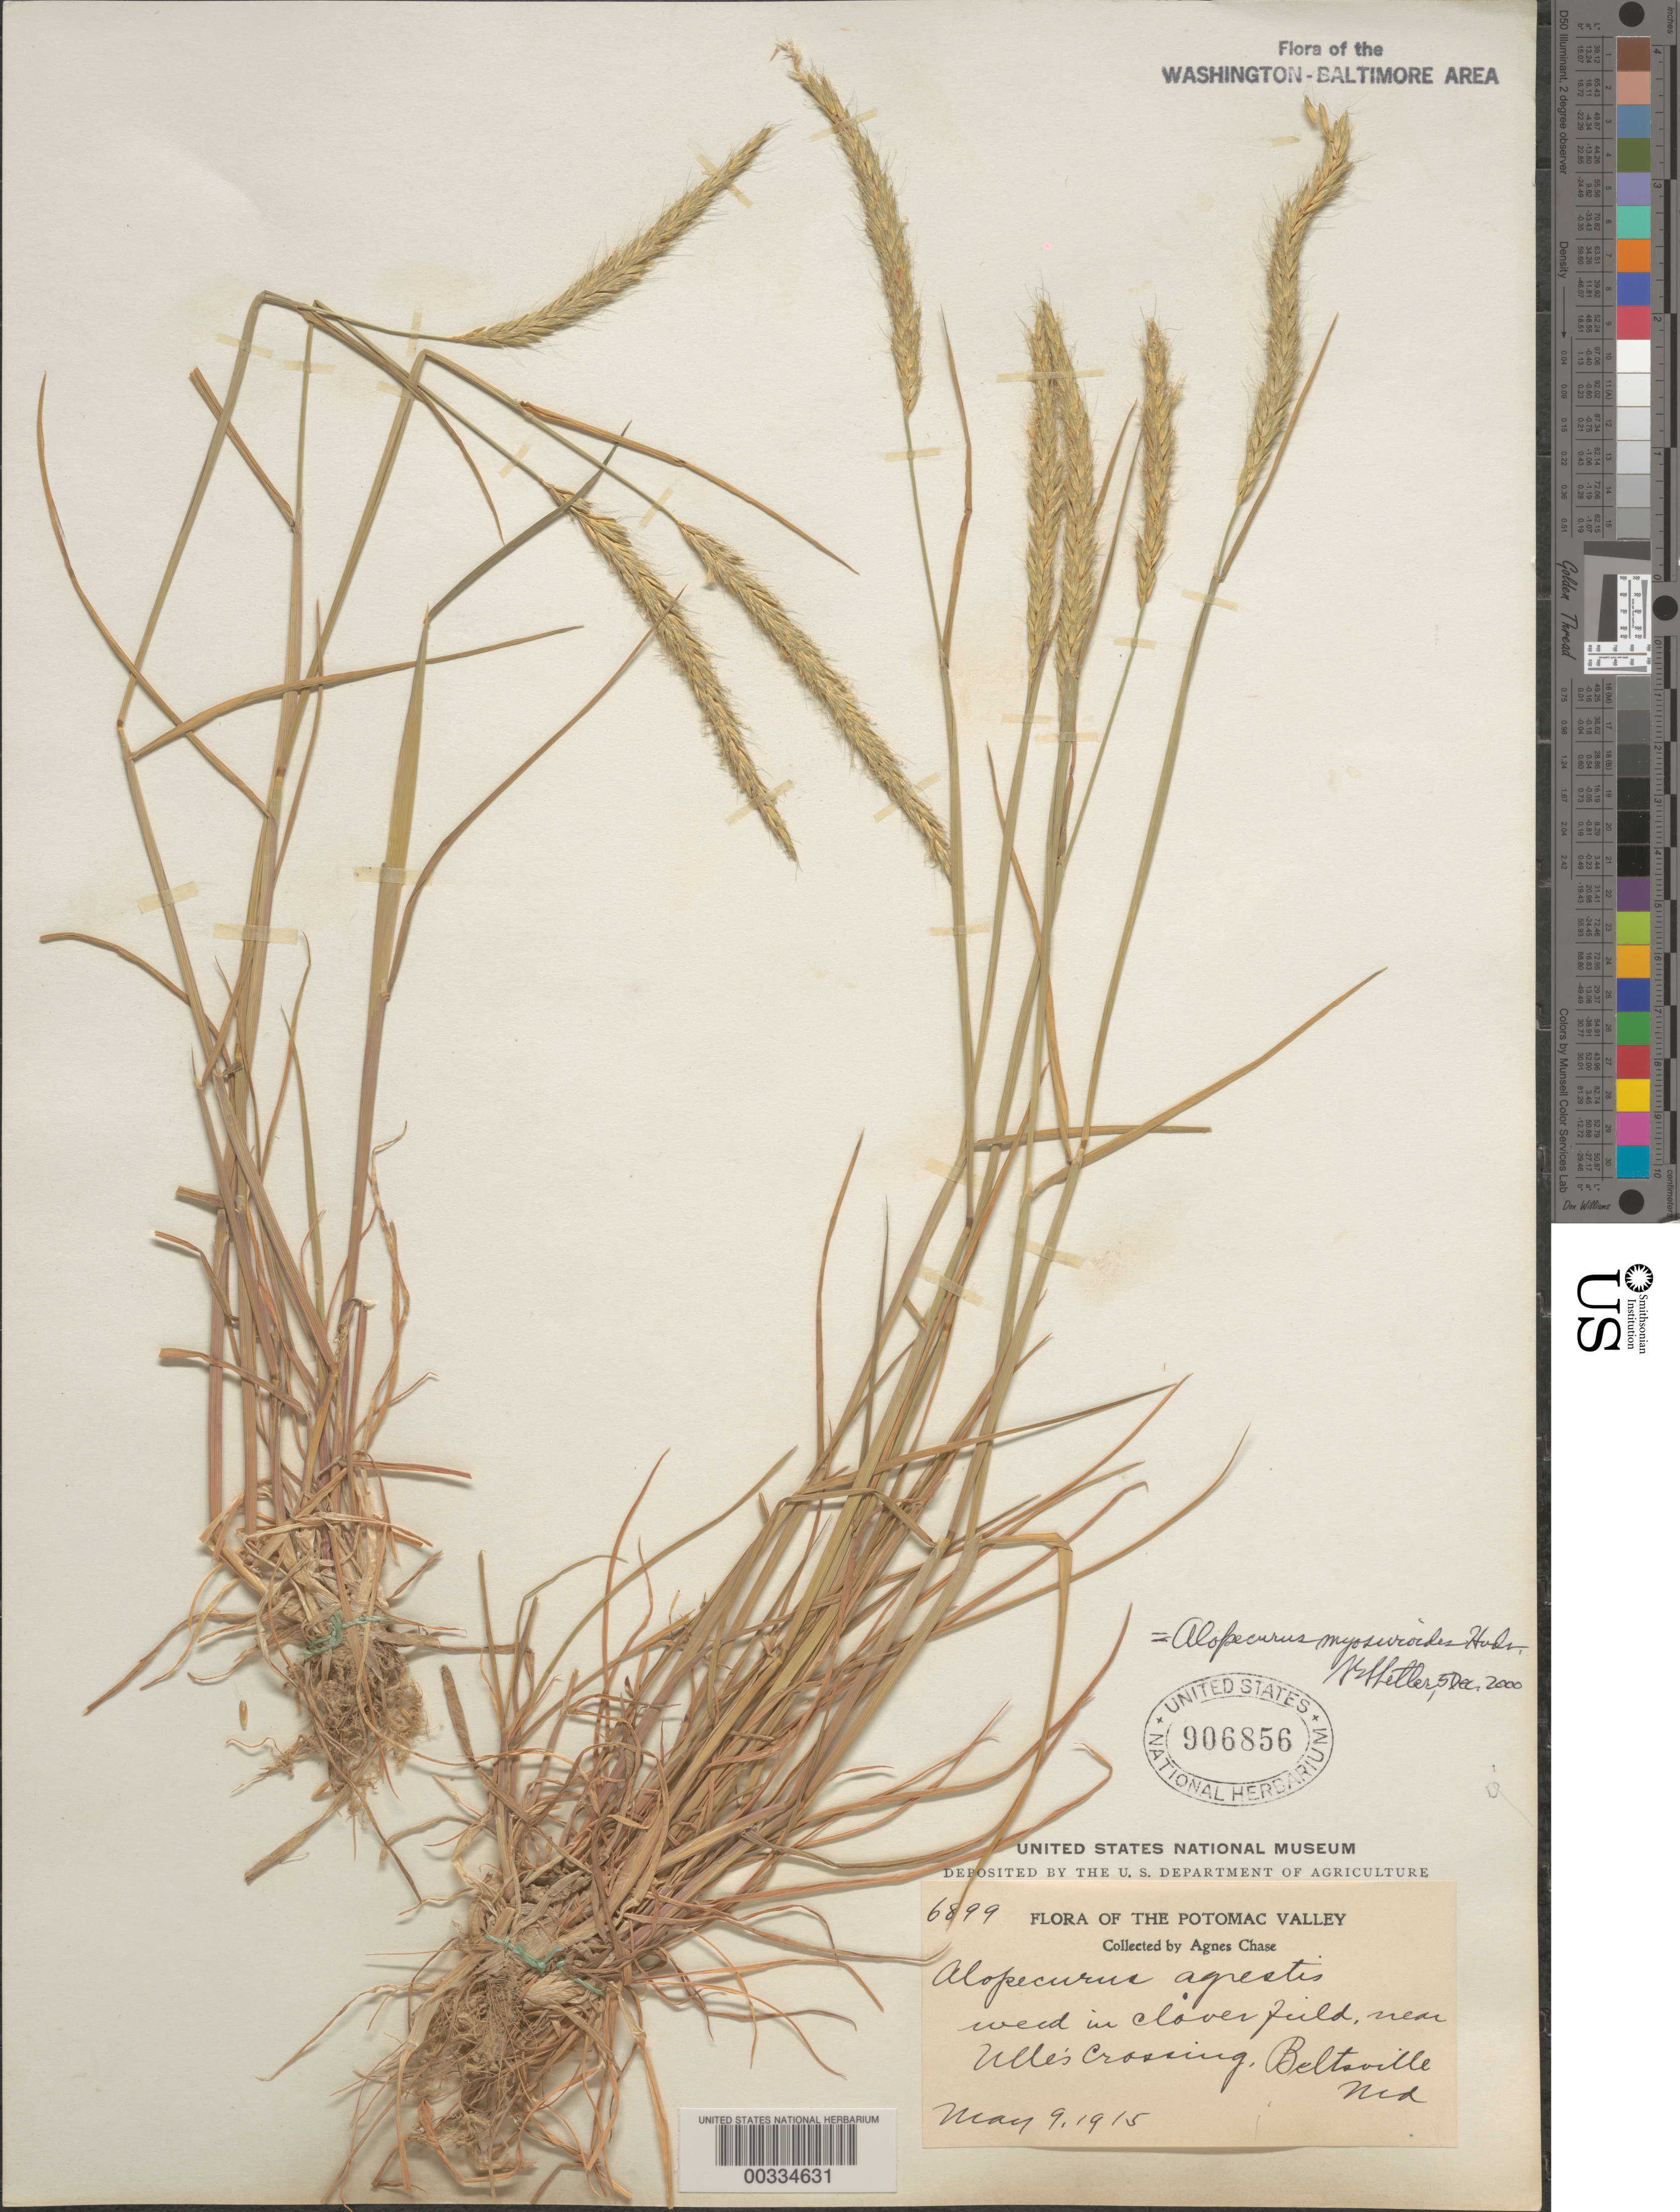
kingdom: Plantae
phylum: Tracheophyta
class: Liliopsida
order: Poales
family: Poaceae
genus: Alopecurus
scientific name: Alopecurus myosuroides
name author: Huds.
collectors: A. Chase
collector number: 6899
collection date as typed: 09 May 1915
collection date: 1915-05-09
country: United States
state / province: Maryland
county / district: Prince George's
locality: Beltsville, near Ulle's Crossing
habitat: Weed in clover field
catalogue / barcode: US 906856